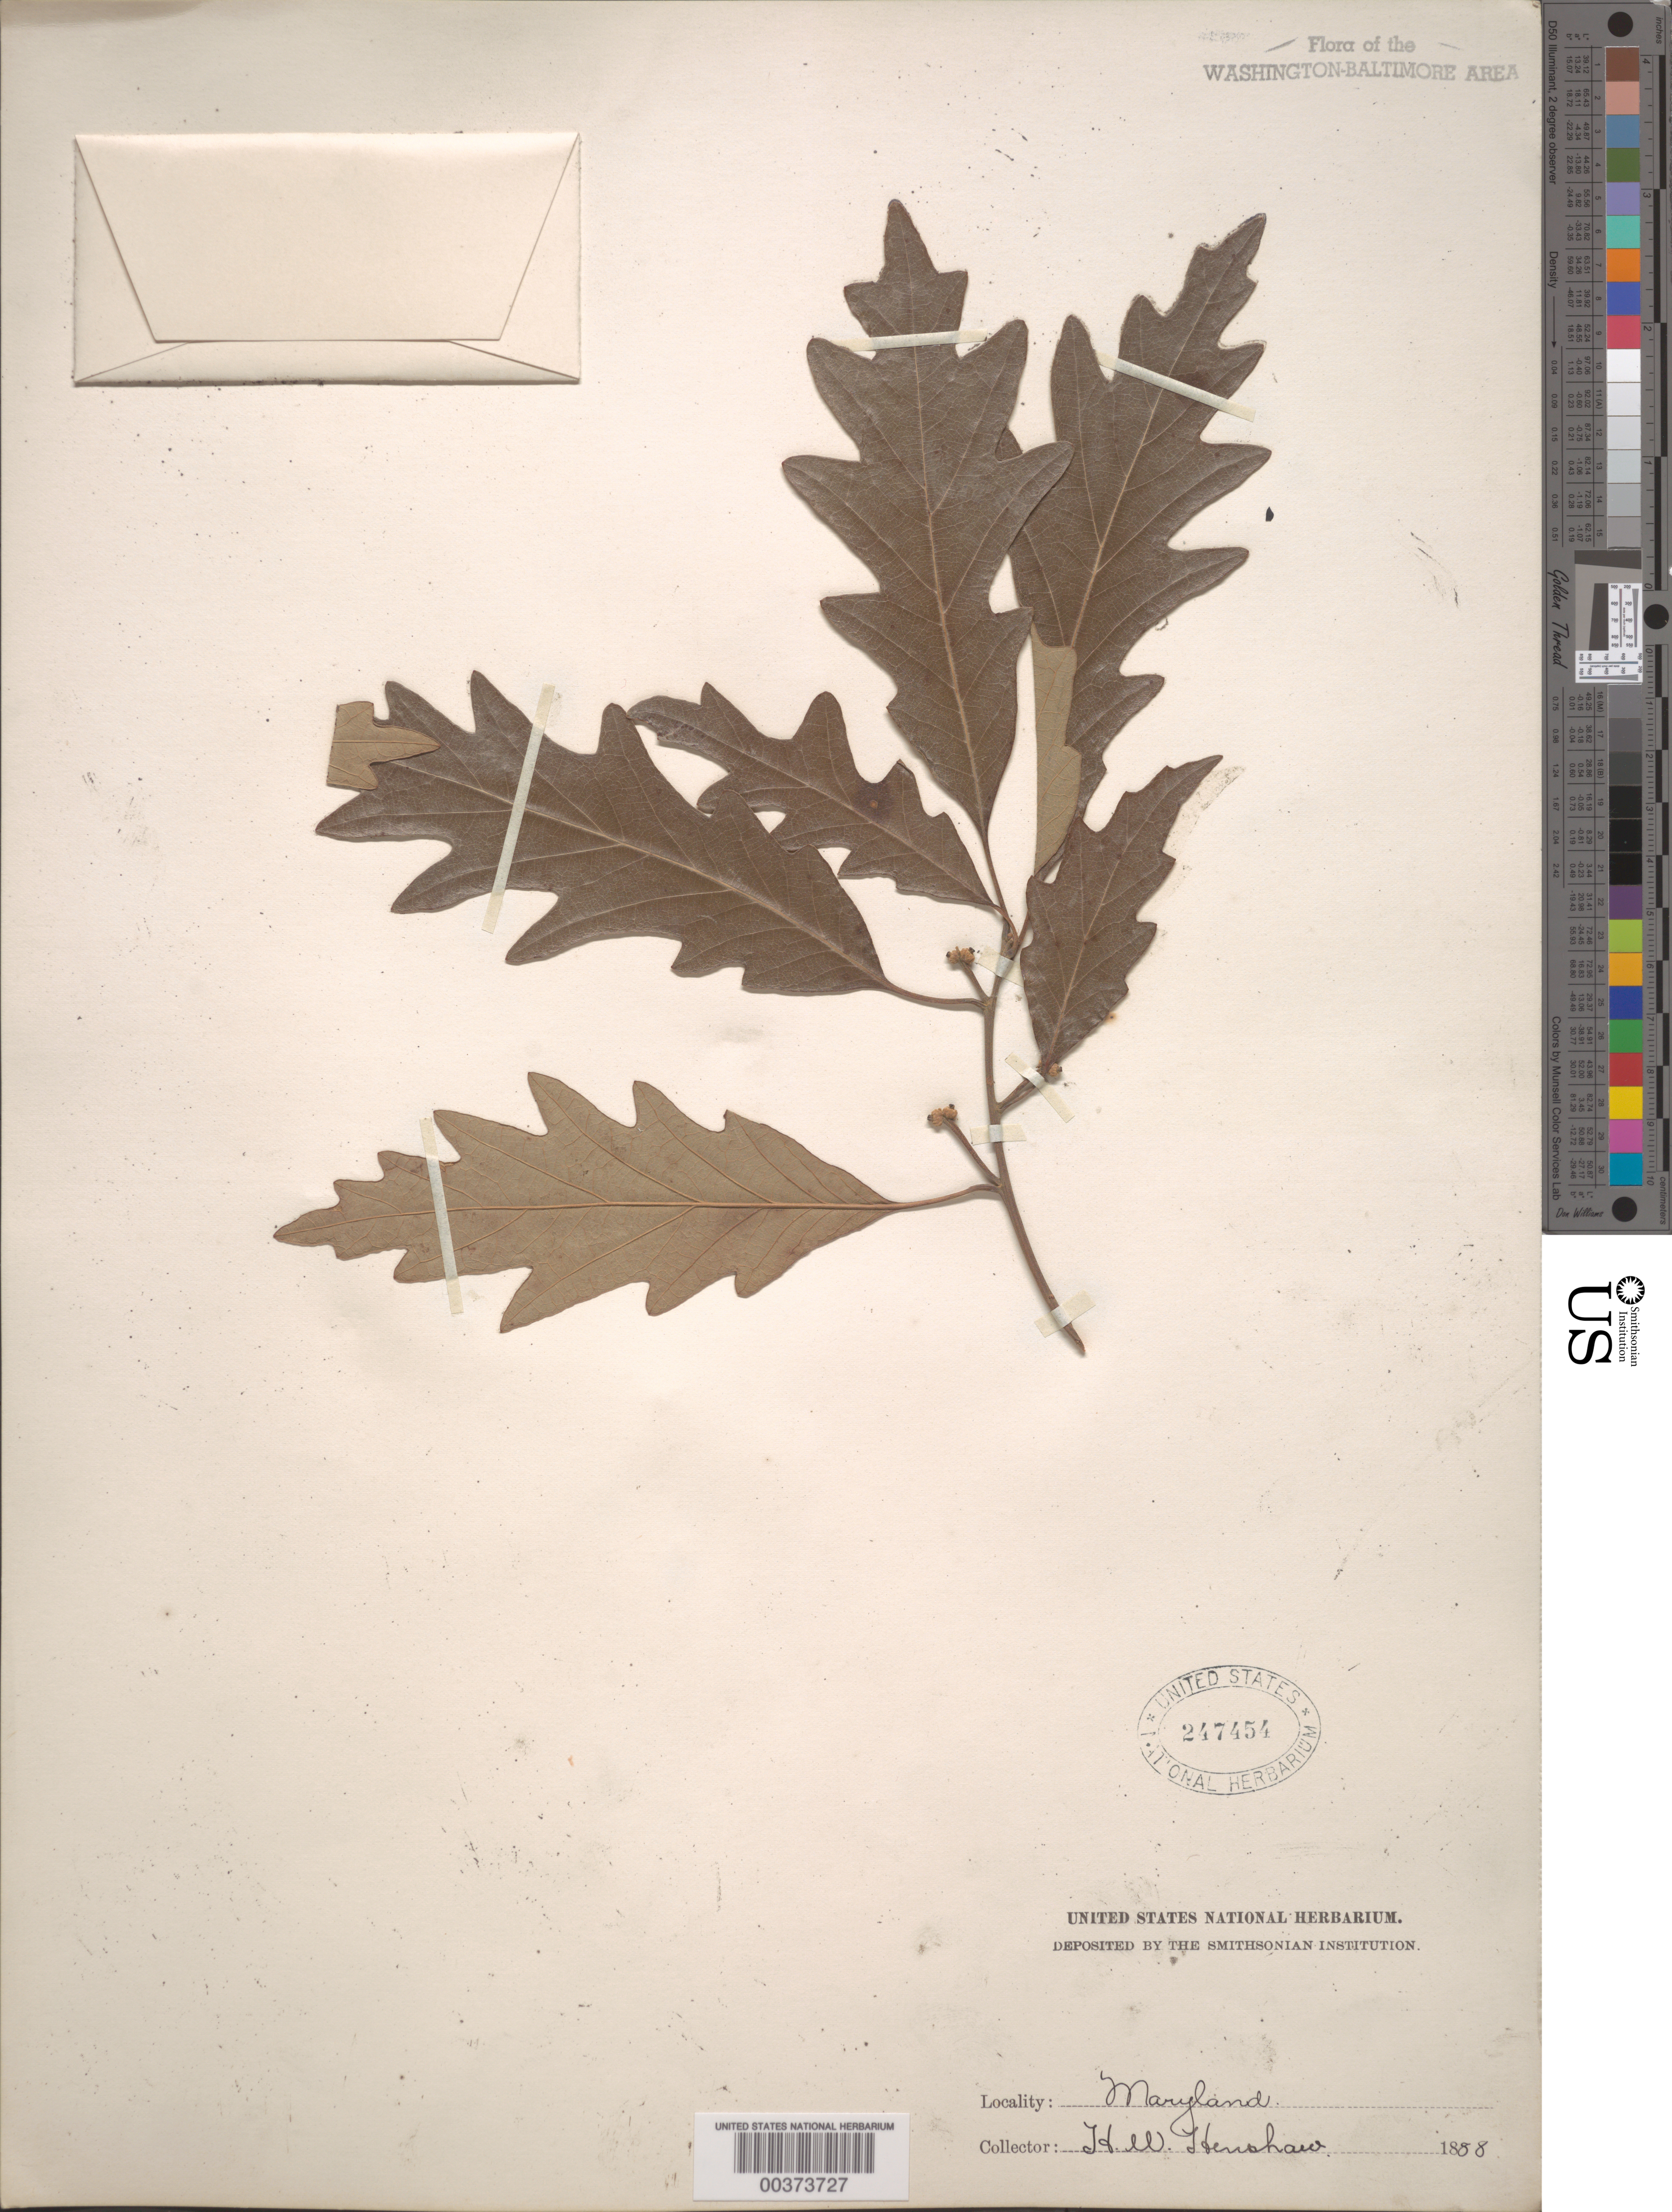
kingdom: Plantae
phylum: Tracheophyta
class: Magnoliopsida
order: Fagales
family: Fagaceae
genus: Quercus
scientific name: Quercus x saulii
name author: C. K. Schneider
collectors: H. Henshaw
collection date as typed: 1888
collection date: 1888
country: United States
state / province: Maryland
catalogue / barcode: US 247454